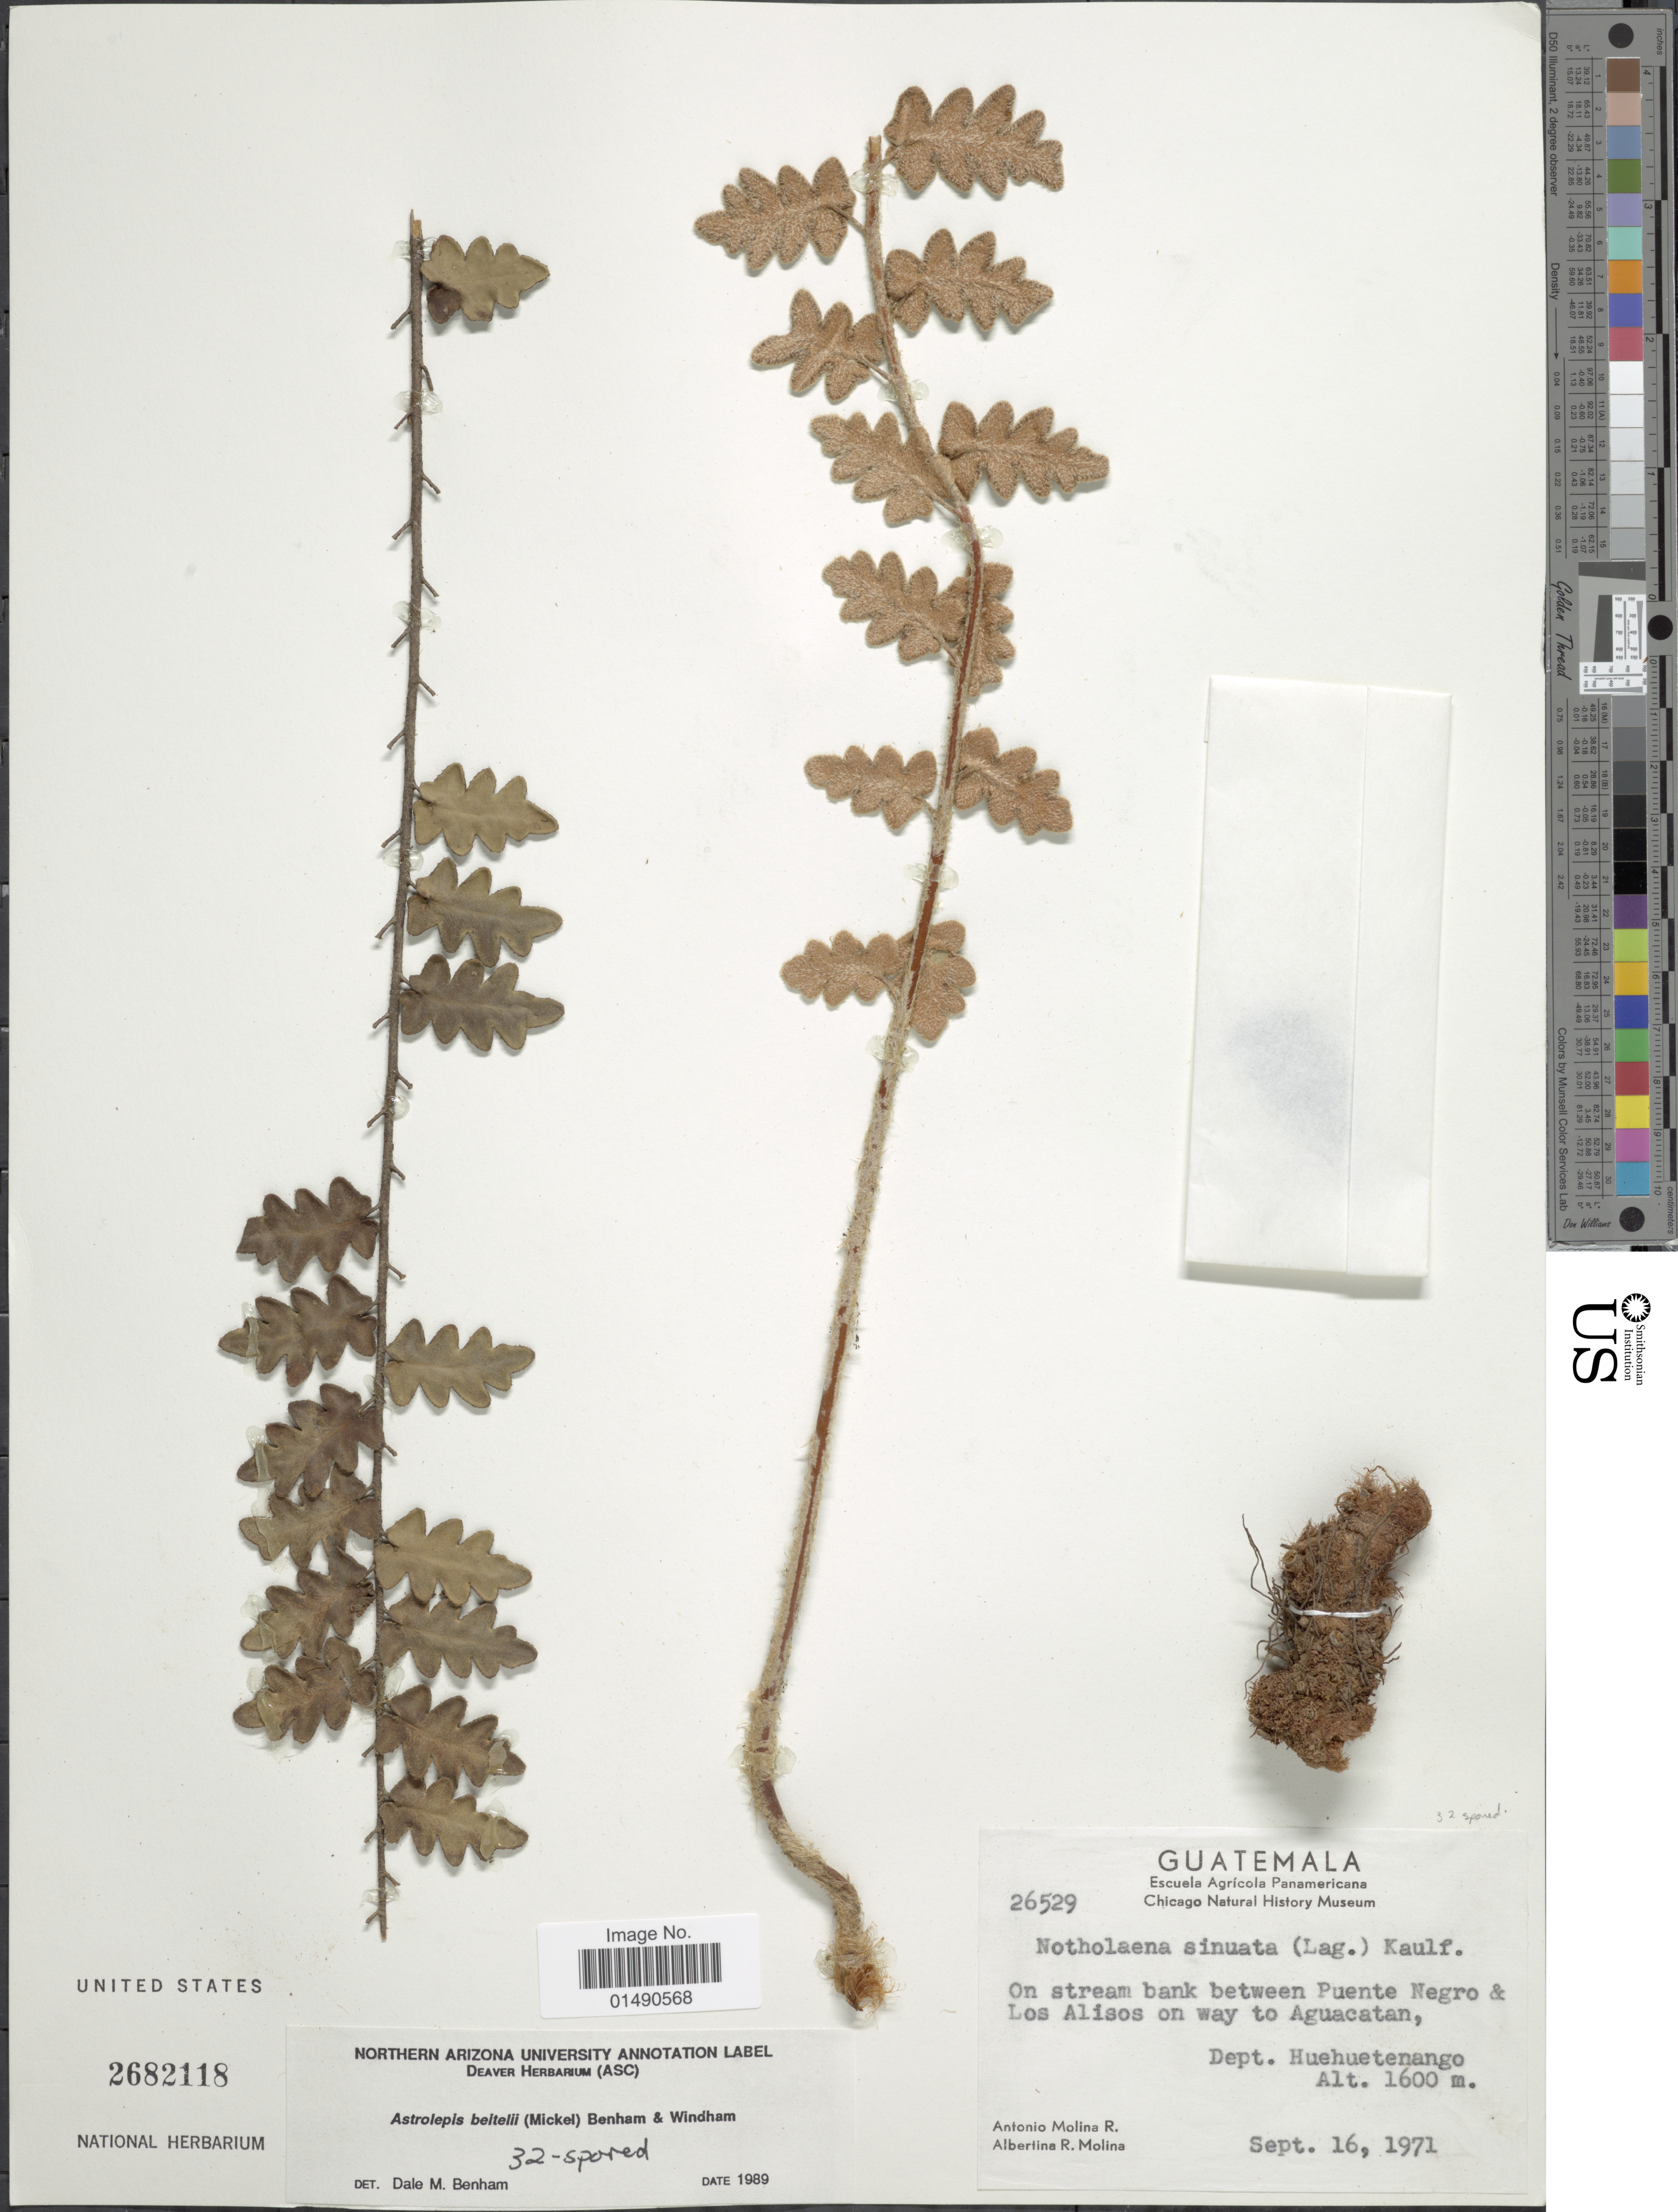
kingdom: Plantae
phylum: Tracheophyta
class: Polypodiopsida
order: Polypodiales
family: Pteridaceae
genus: Astrolepis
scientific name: Astrolepis laevis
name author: (Mart. & Ikonn.-Gal.) Mickel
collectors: A. Molina R. & A. R. Molina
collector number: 26529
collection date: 1971-09-16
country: Guatemala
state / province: Huehuetenango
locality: On stream bank between Puente Negro & Los Alisos on way to Aguacatan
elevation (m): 1600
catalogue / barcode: US 2682118